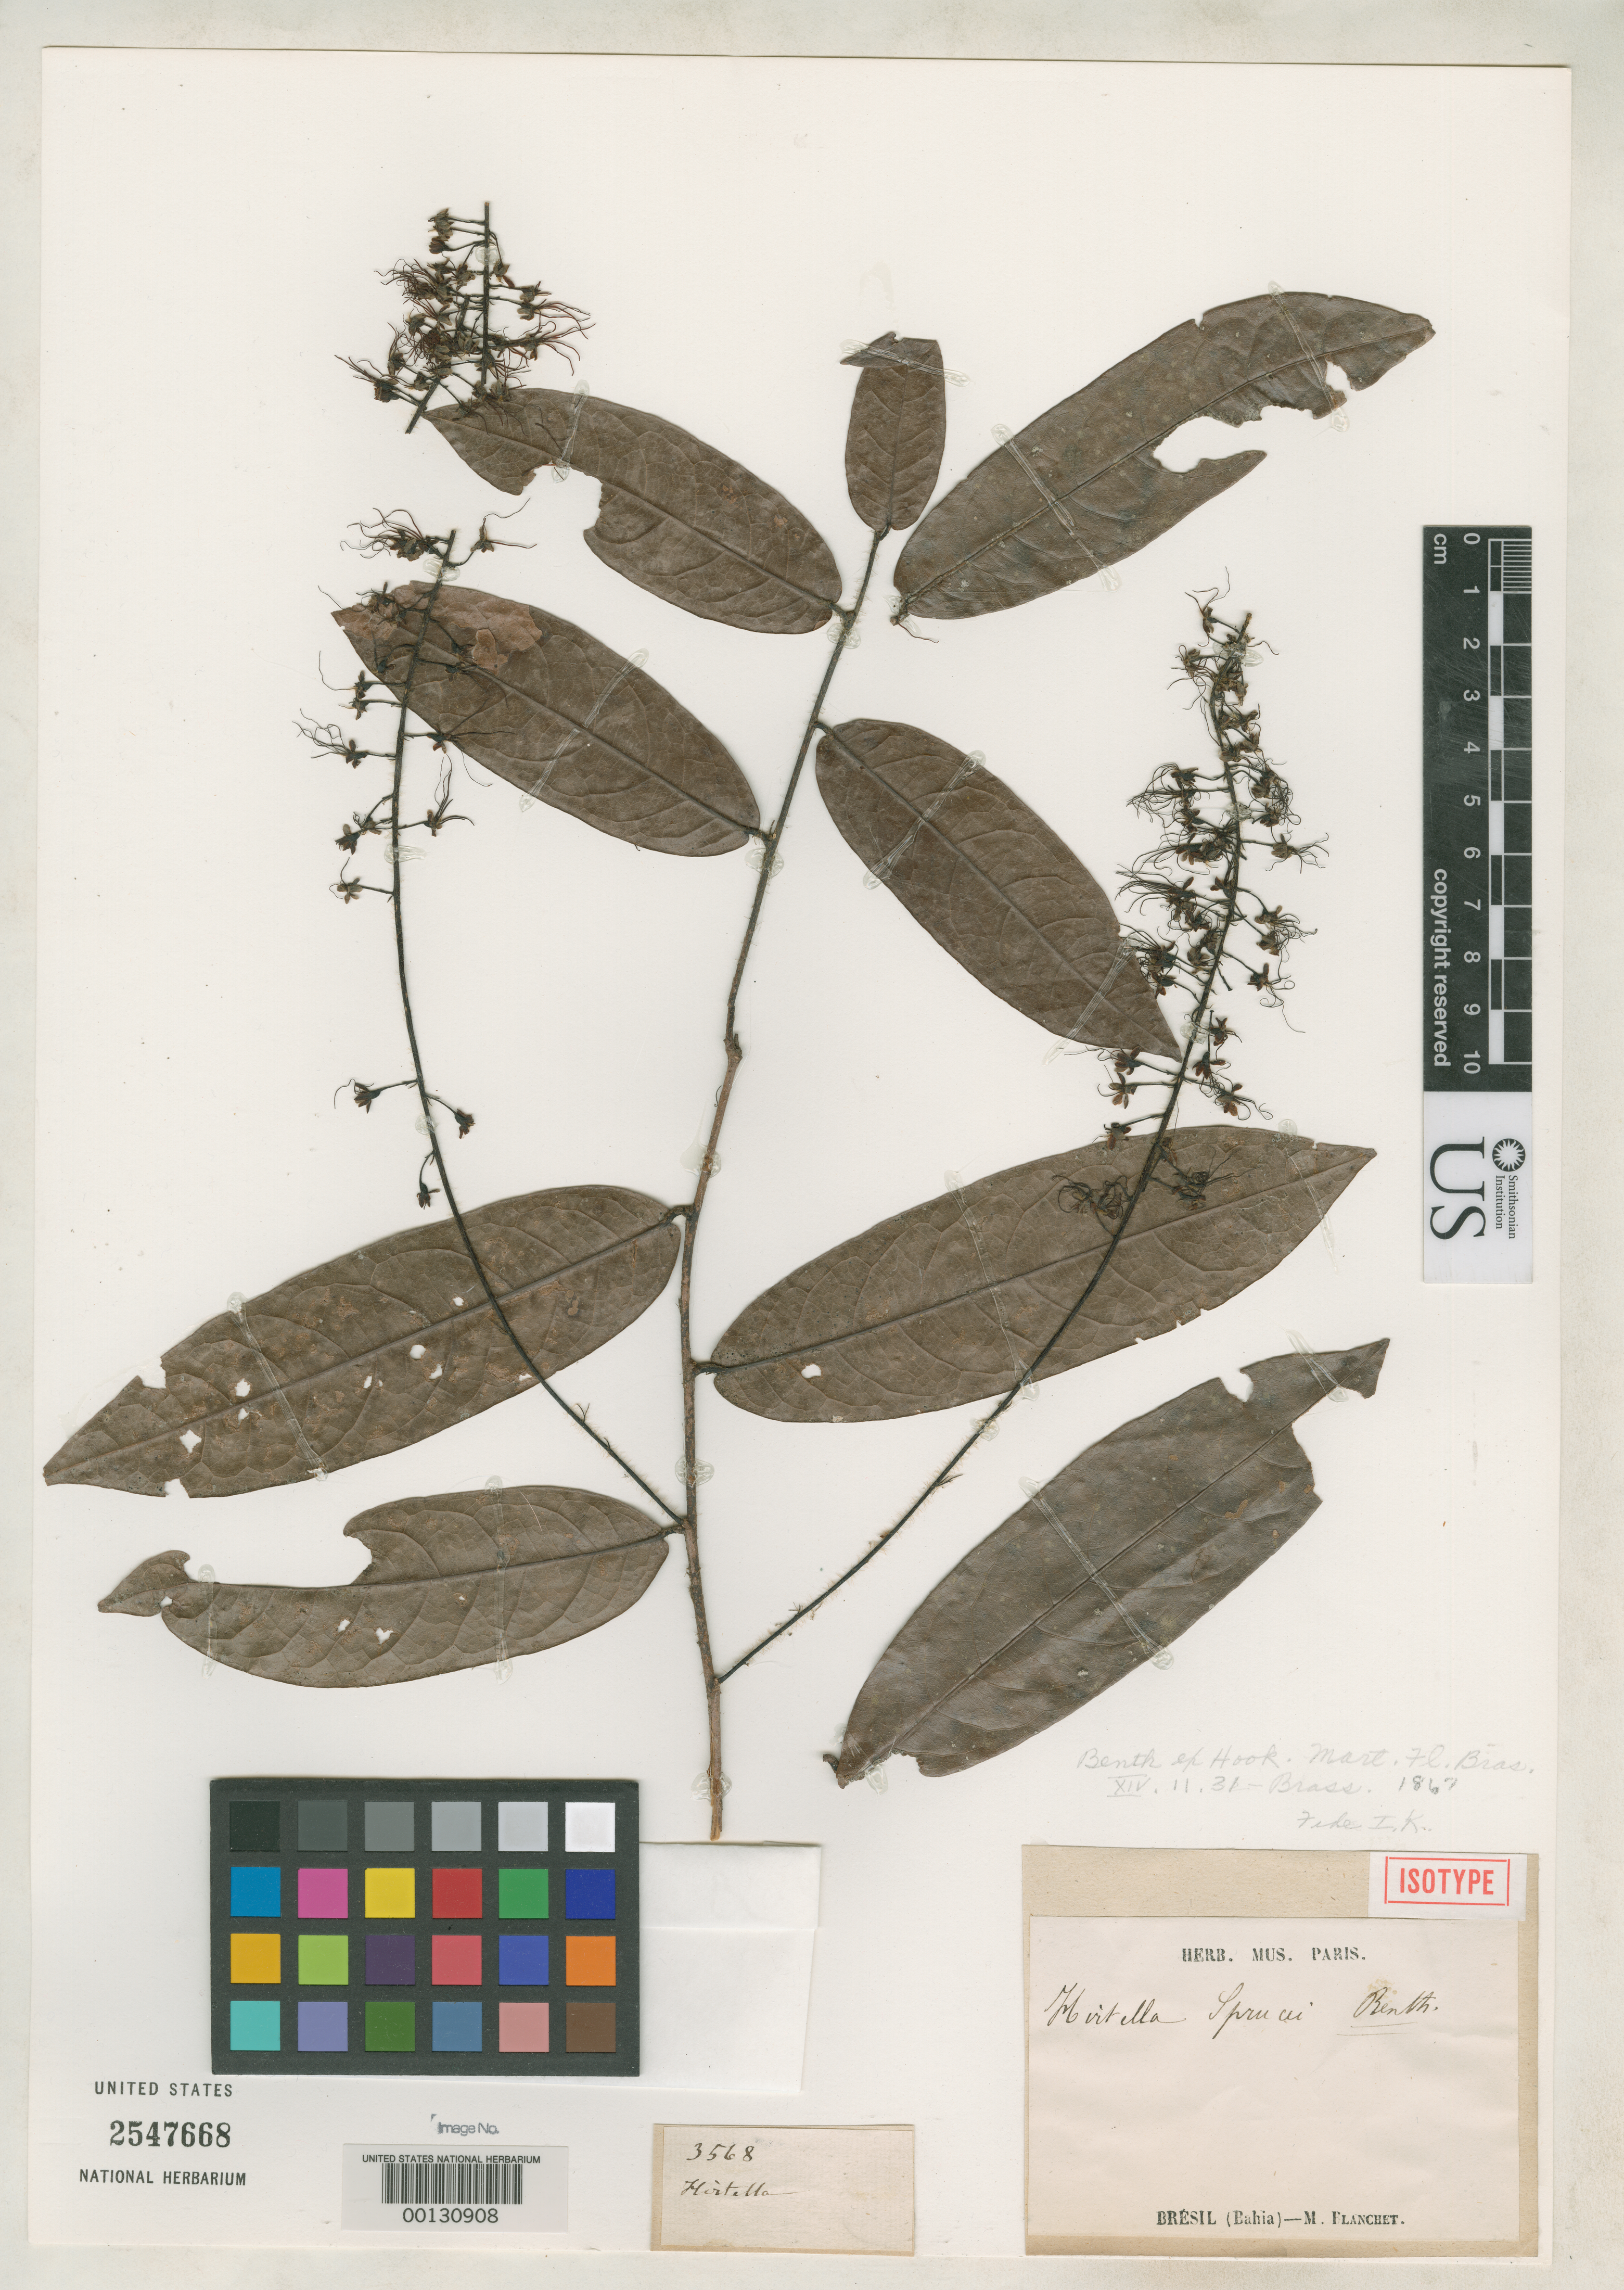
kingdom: Plantae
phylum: Tracheophyta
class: Magnoliopsida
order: Malpighiales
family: Chrysobalanaceae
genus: Hirtella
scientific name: Hirtella sprucei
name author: Benth. in Mart.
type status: Isotype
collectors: M. Planchet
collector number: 3568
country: Brazil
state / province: Bahia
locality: North of Esplanda city on road to Jaquera.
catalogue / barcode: US 2547668